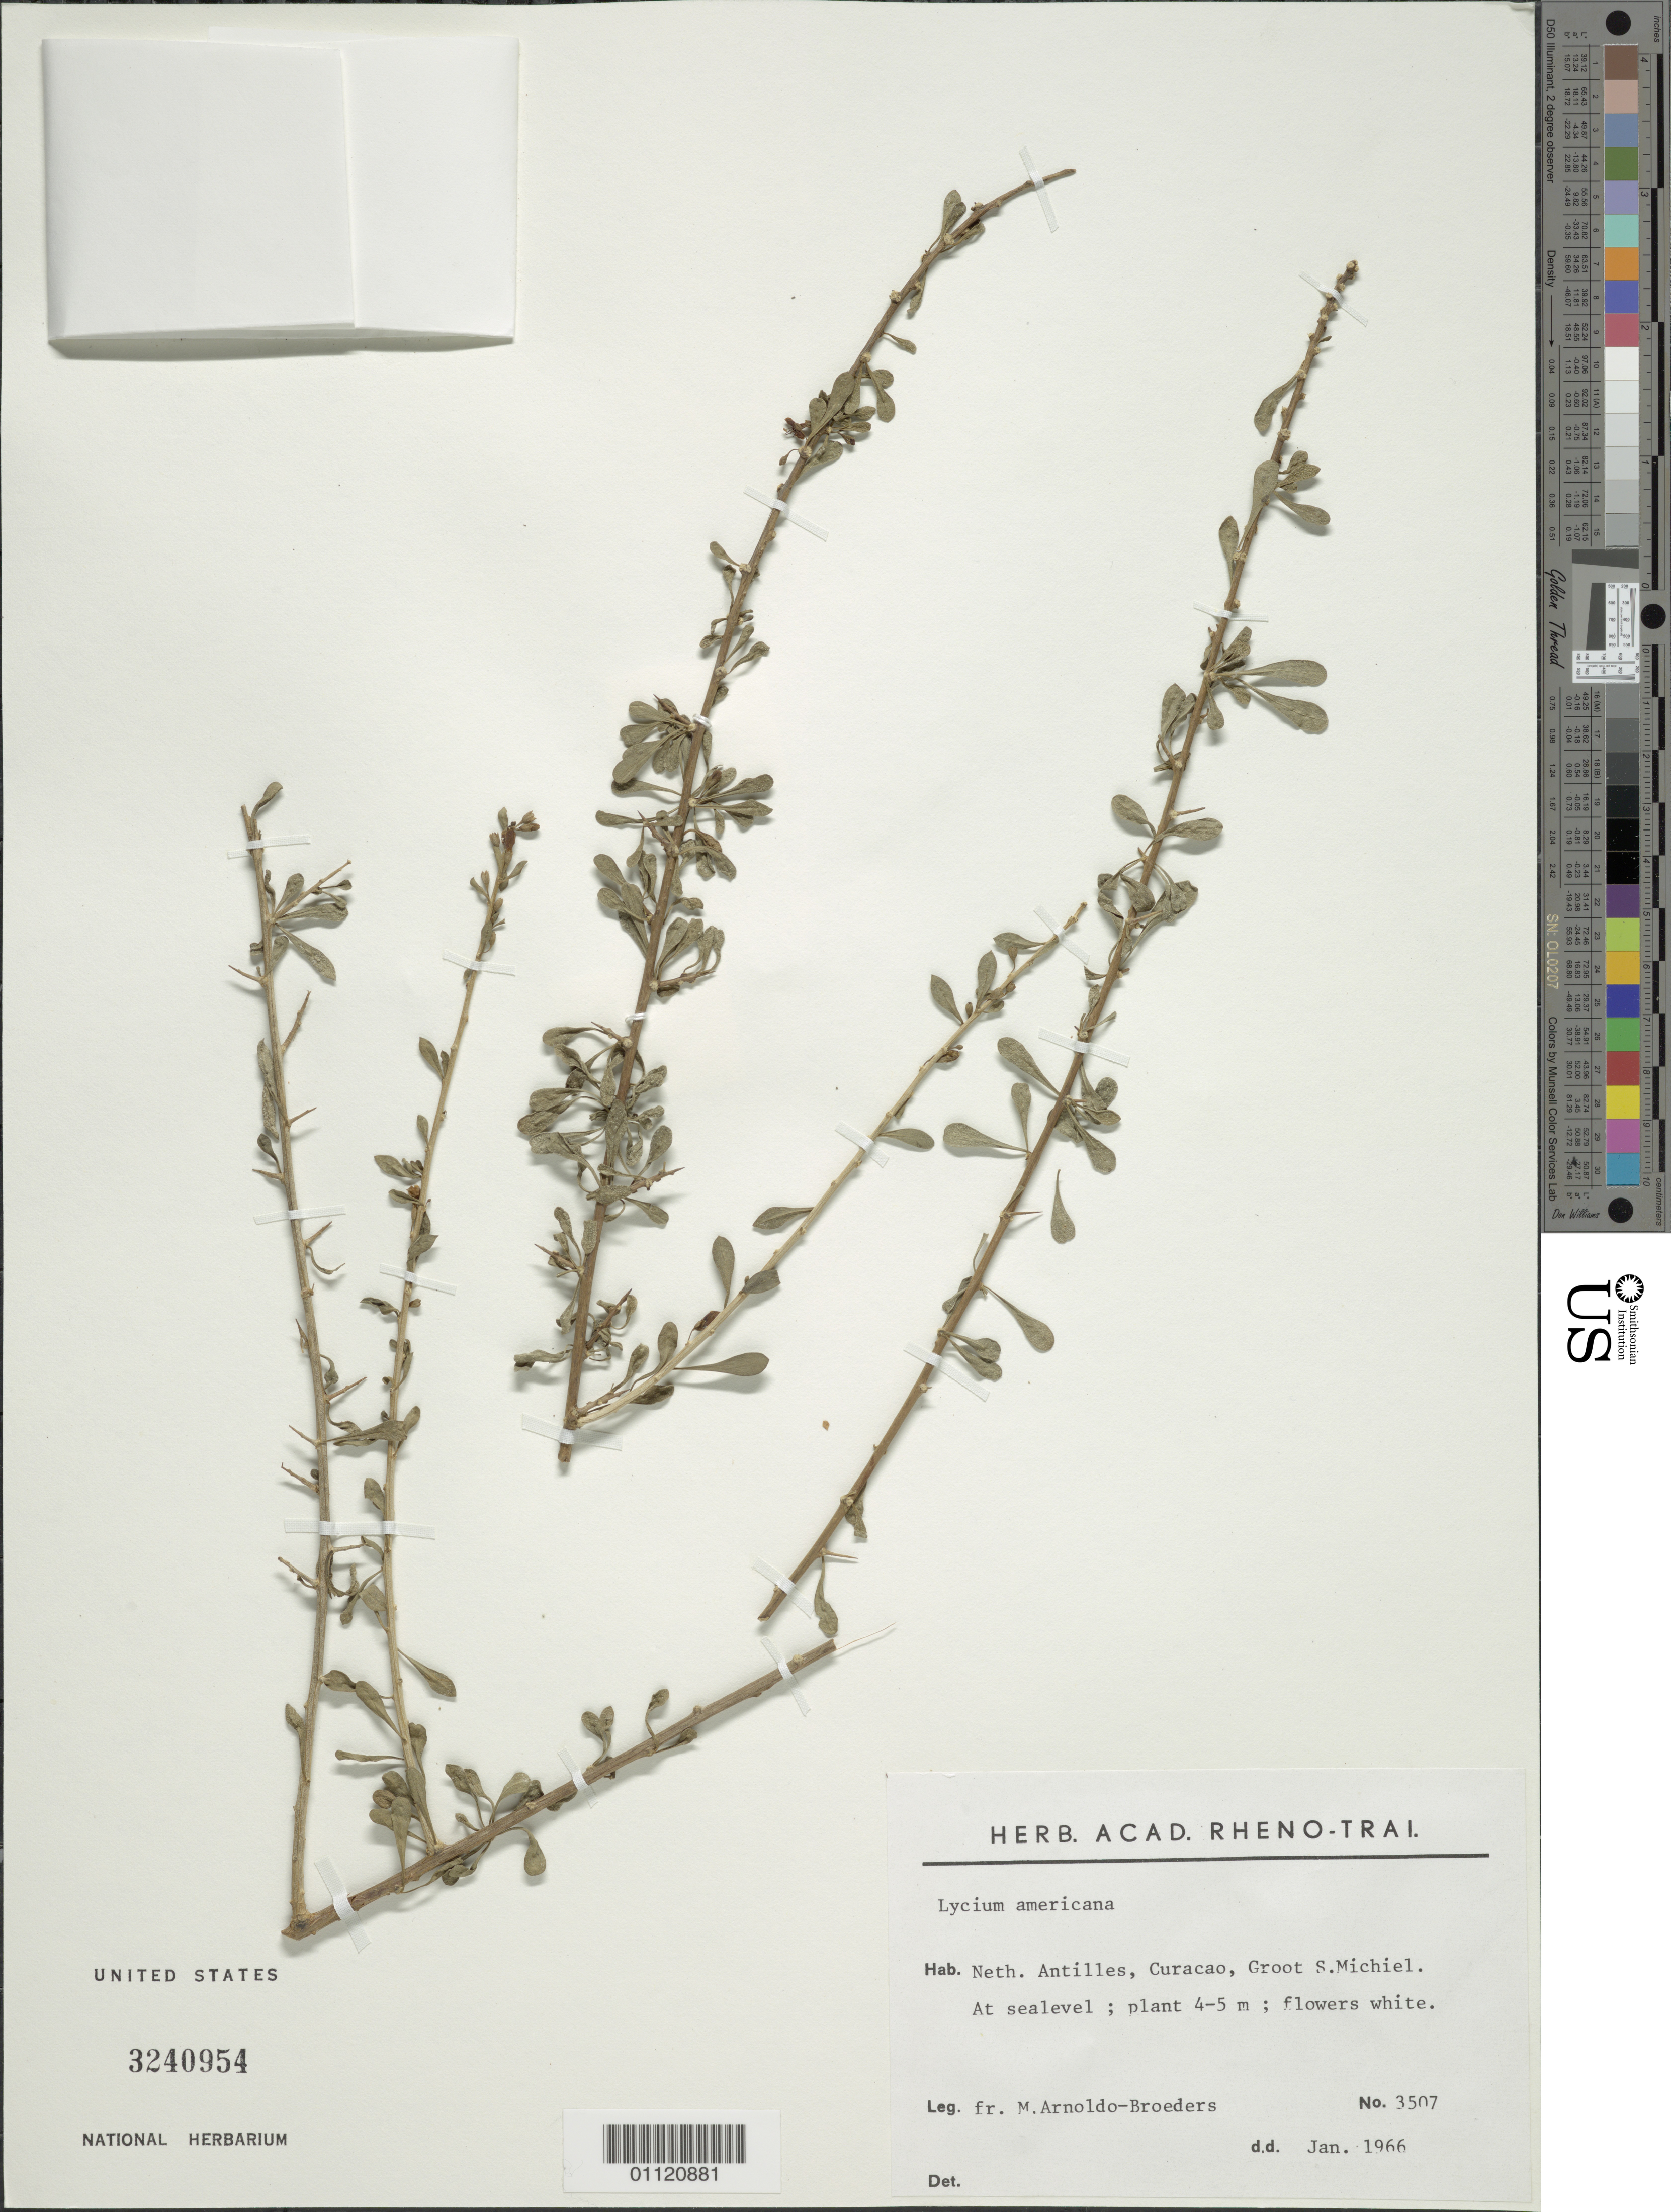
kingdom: Plantae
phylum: Tracheophyta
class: Magnoliopsida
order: Solanales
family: Solanaceae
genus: Lycium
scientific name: Lycium americanum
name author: Jacq.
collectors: N. Arnoldo-Broeders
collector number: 3507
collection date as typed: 01 Jan 1966 to 31 Jan 1966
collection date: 1966-01-01/1966-01-31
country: Curaçao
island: Curaçao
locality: Groot S.Michiel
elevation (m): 0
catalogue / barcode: US 3240954